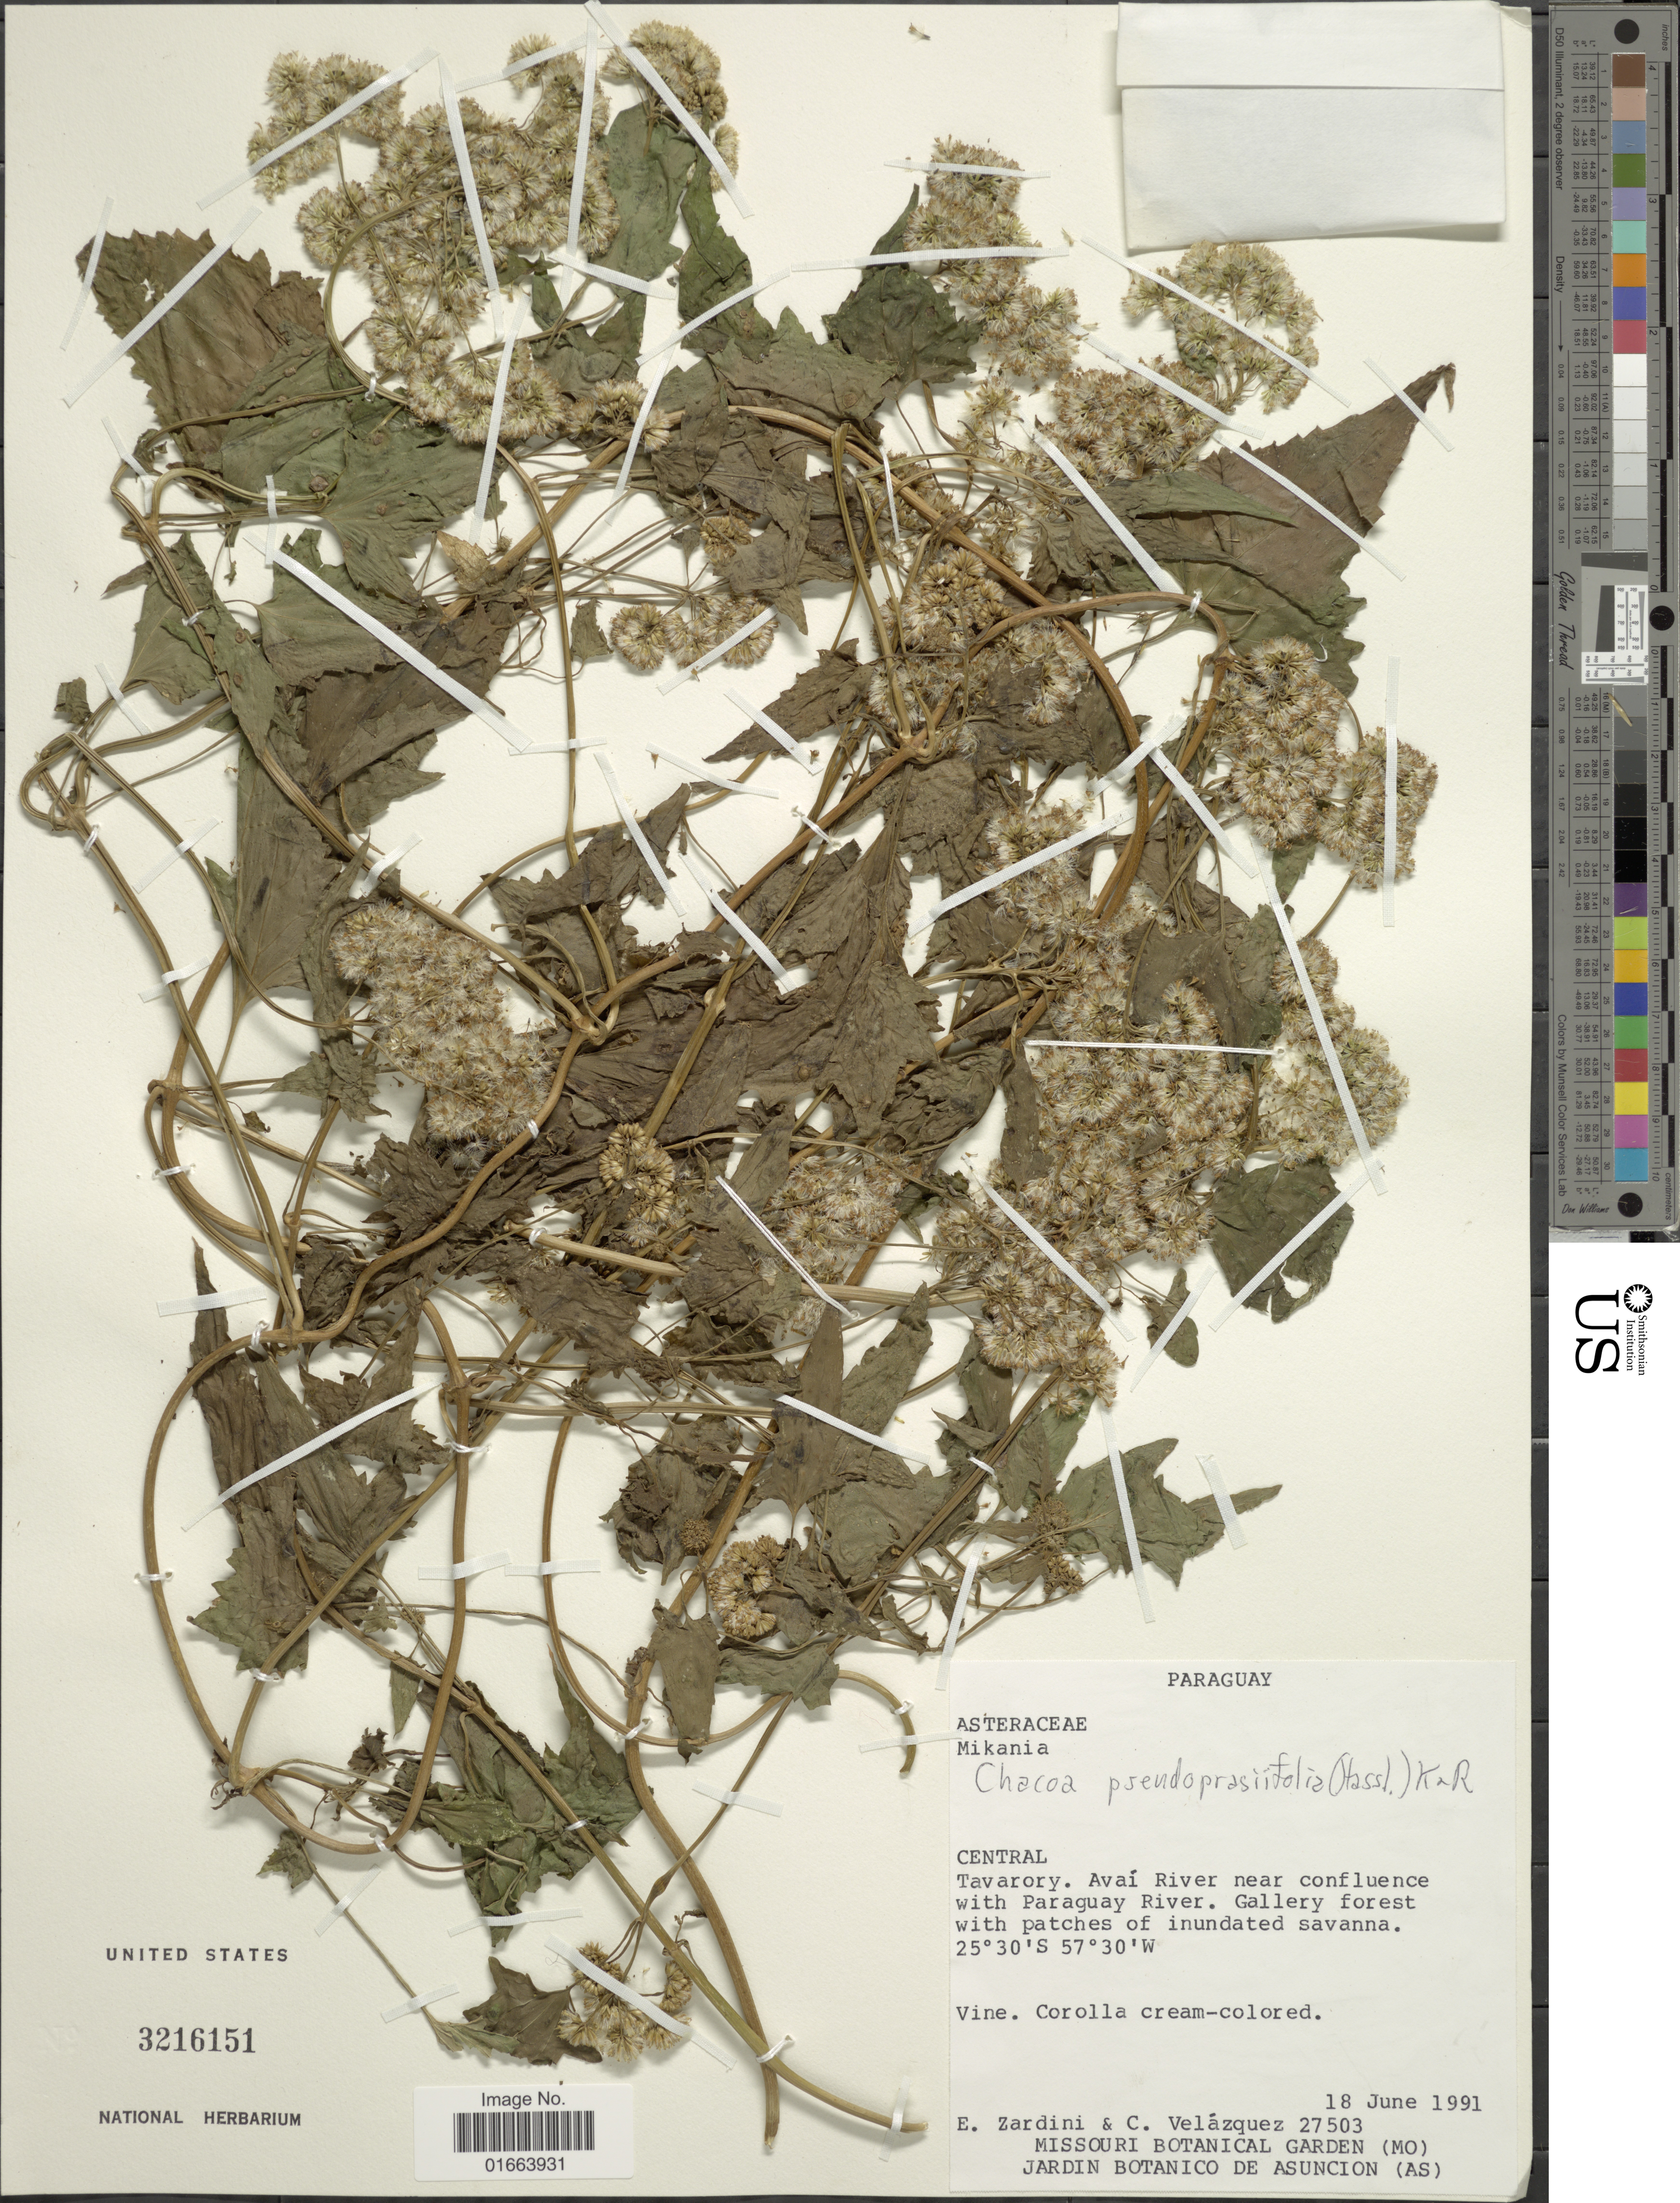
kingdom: Plantae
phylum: Tracheophyta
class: Magnoliopsida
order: Asterales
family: Asteraceae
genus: Chacoa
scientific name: Chacoa pseudoprasiifolia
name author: (Hassl.) R.M. King & H. Rob.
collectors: E. M. Zardini & C. Velázquez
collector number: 27503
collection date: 1991-06-18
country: Paraguay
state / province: Central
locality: Avaí River near confluence with Paraguay River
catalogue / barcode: US 3216151